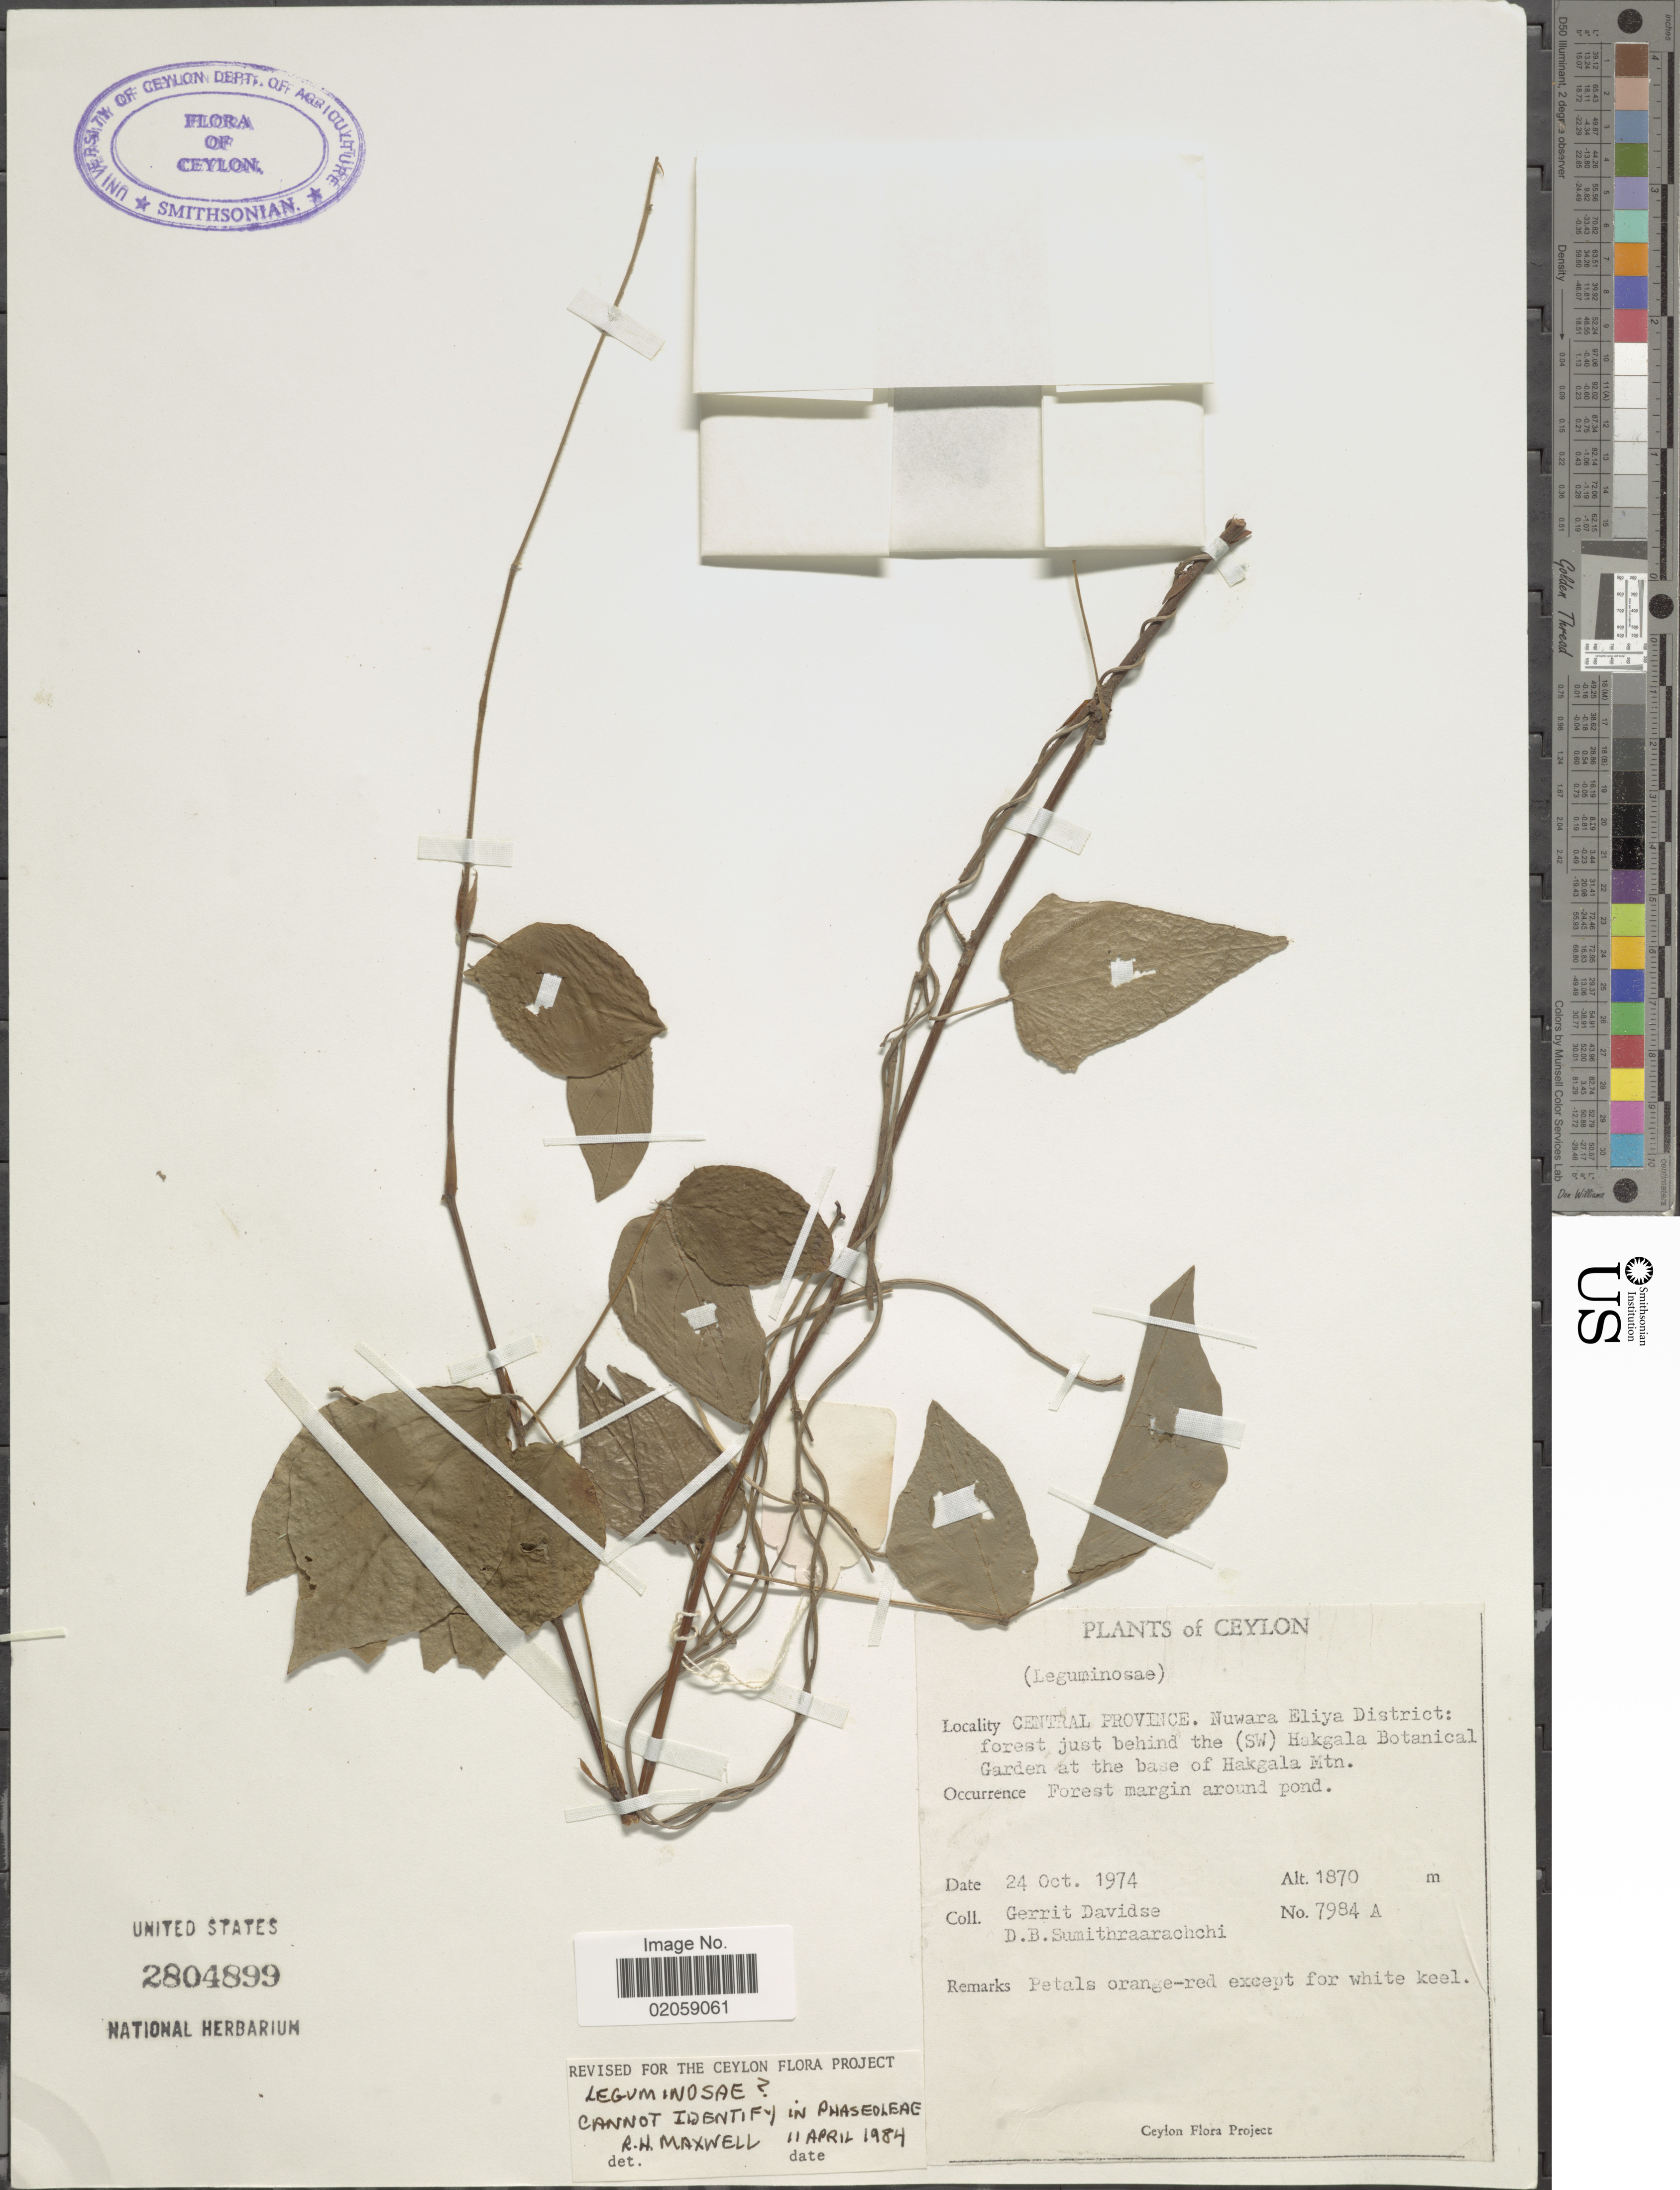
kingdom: Plantae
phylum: Tracheophyta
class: Magnoliopsida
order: Fabales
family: Fabaceae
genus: Desmodium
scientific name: Desmodium sp.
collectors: G. Davidse & D. B. Sumithraarachchi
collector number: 7984A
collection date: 1974-10-24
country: Sri Lanka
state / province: Central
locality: Ceylon. Central Province. Nuwara Eliya District: forest just behind the (SW) Hakgala Botanical Garden at the base of Hakgala Mtn.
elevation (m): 1870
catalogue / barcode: US 2804899